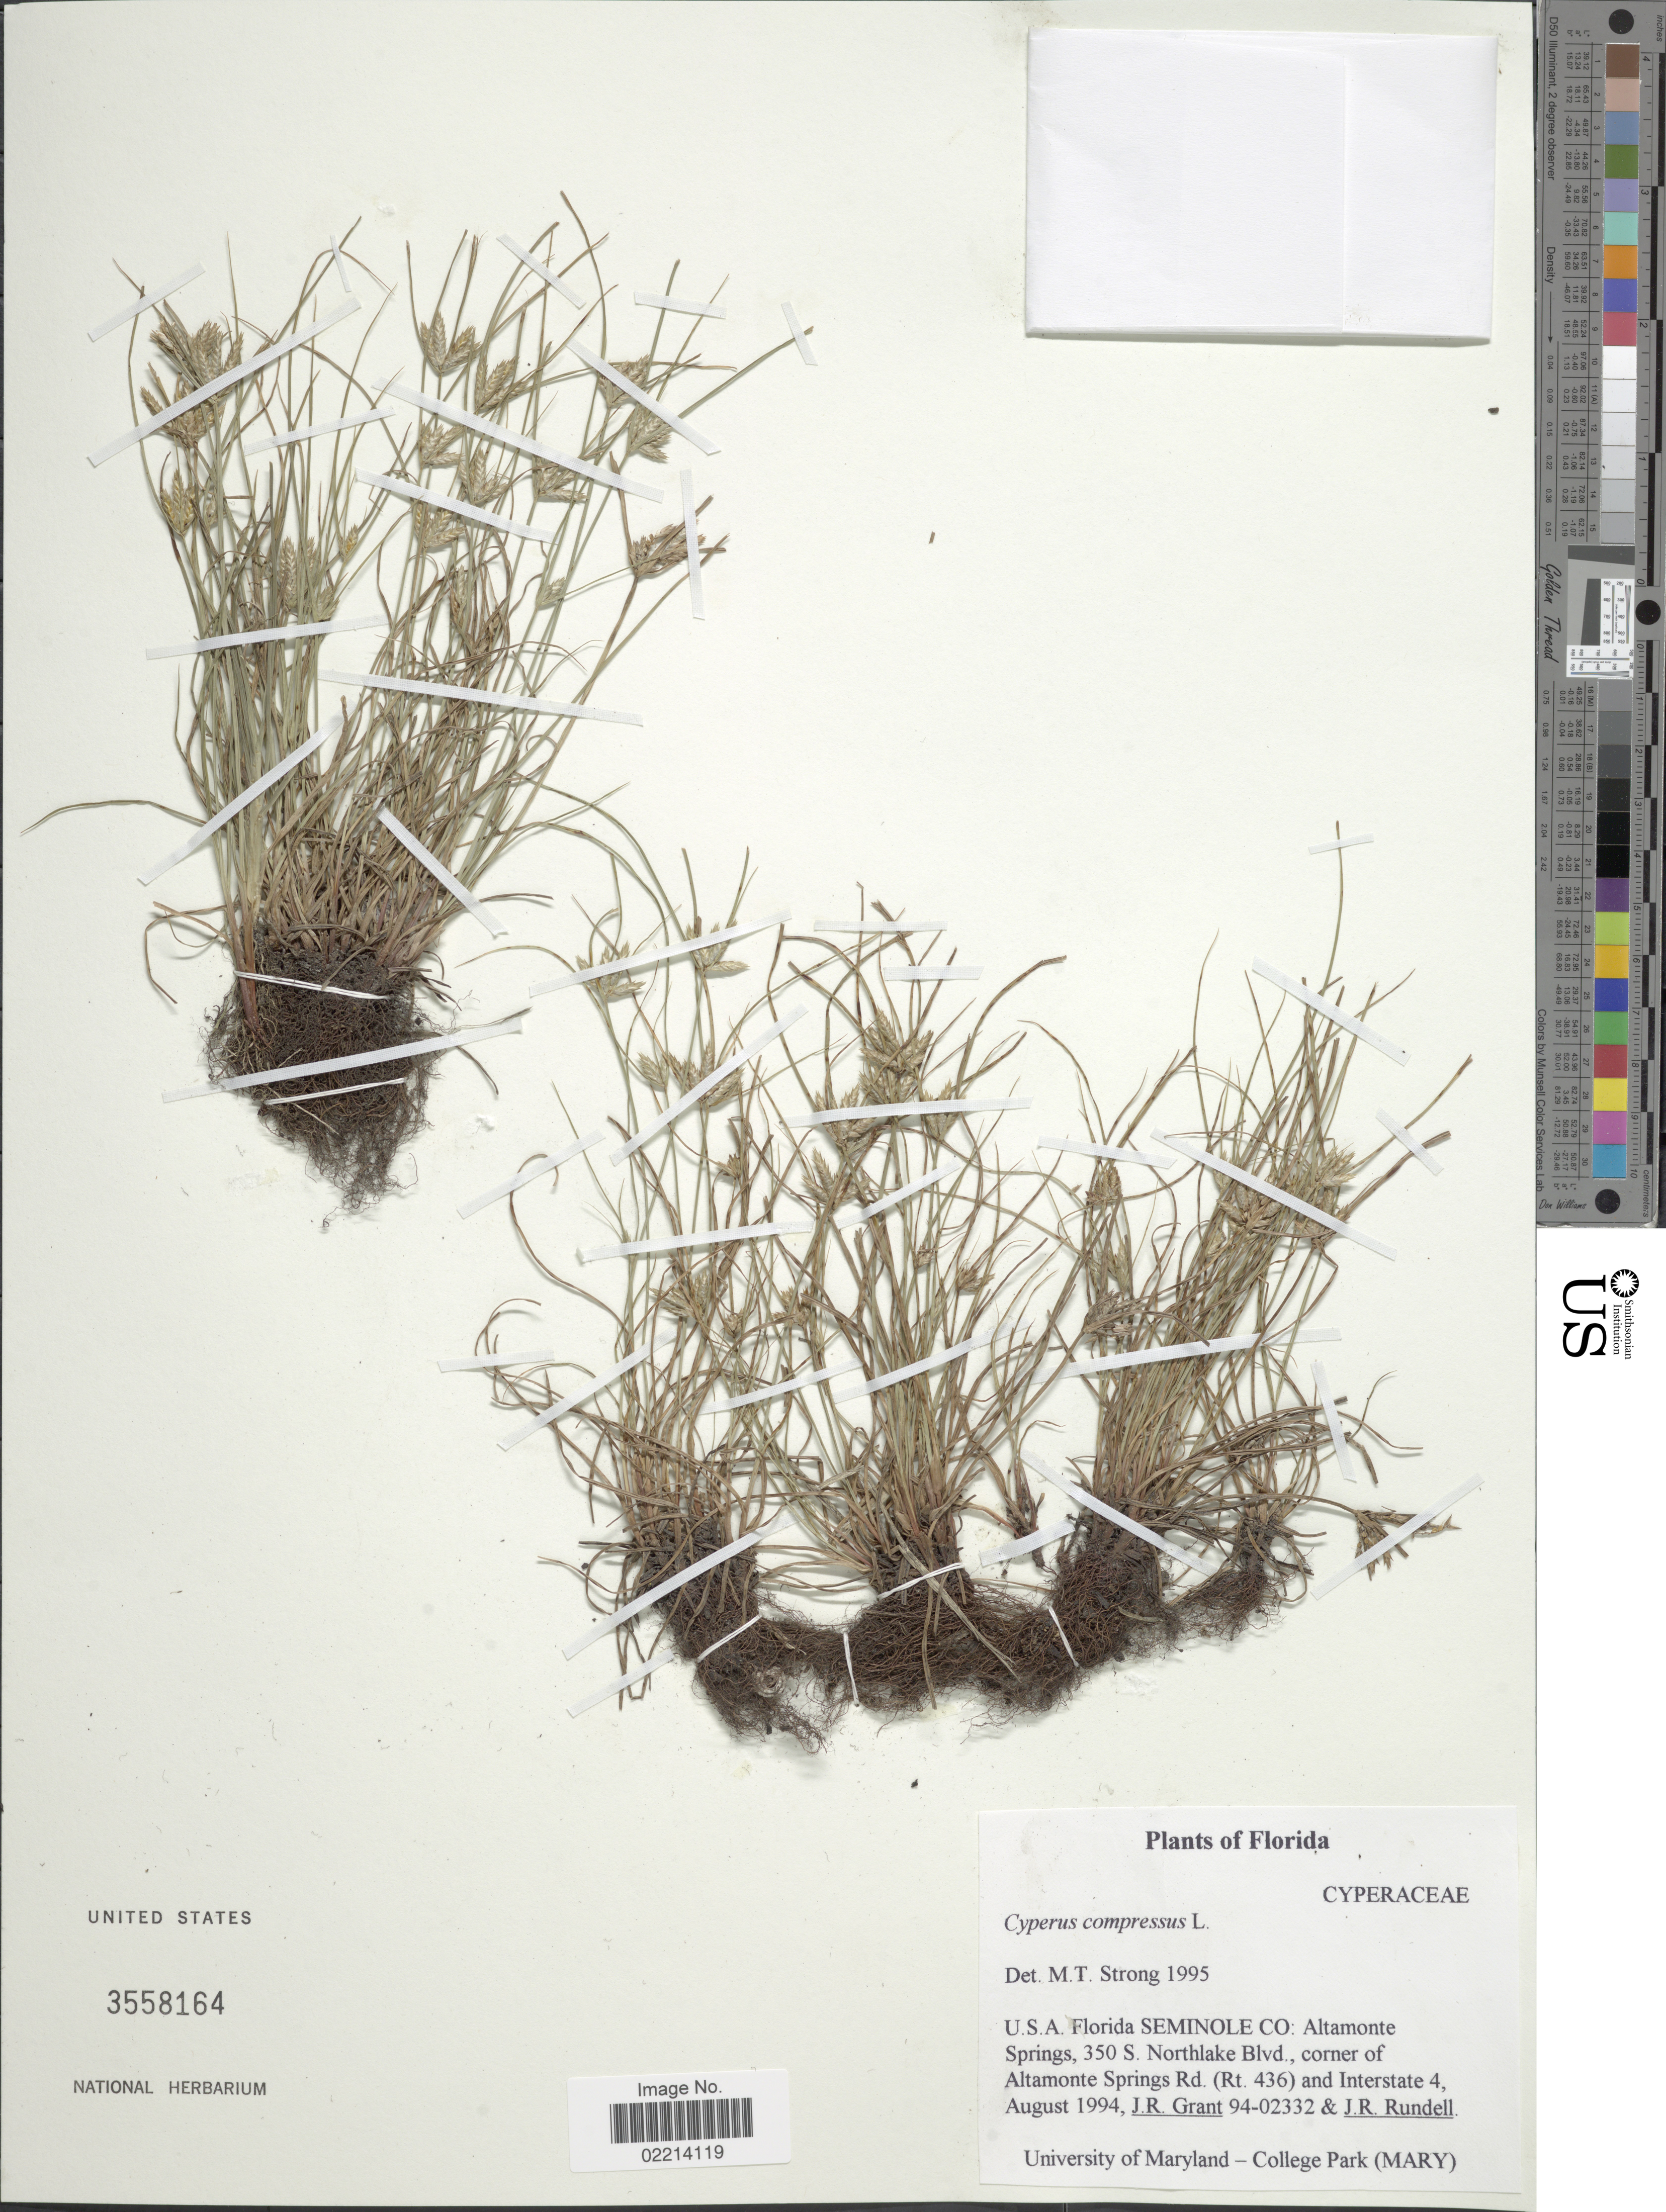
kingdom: Plantae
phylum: Tracheophyta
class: Liliopsida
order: Poales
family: Cyperaceae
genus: Cyperus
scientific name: Cyperus compressus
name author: L.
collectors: J. Grant & J. R. Rundell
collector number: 94-02332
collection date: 1994-08-04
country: United States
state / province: Florida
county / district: Seminole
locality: Altamonte Springs, 350 S. Northlake Blvd., corner of Altamonte Springs Rd. (Rt. 436) and Interstate 4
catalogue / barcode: US 3558164